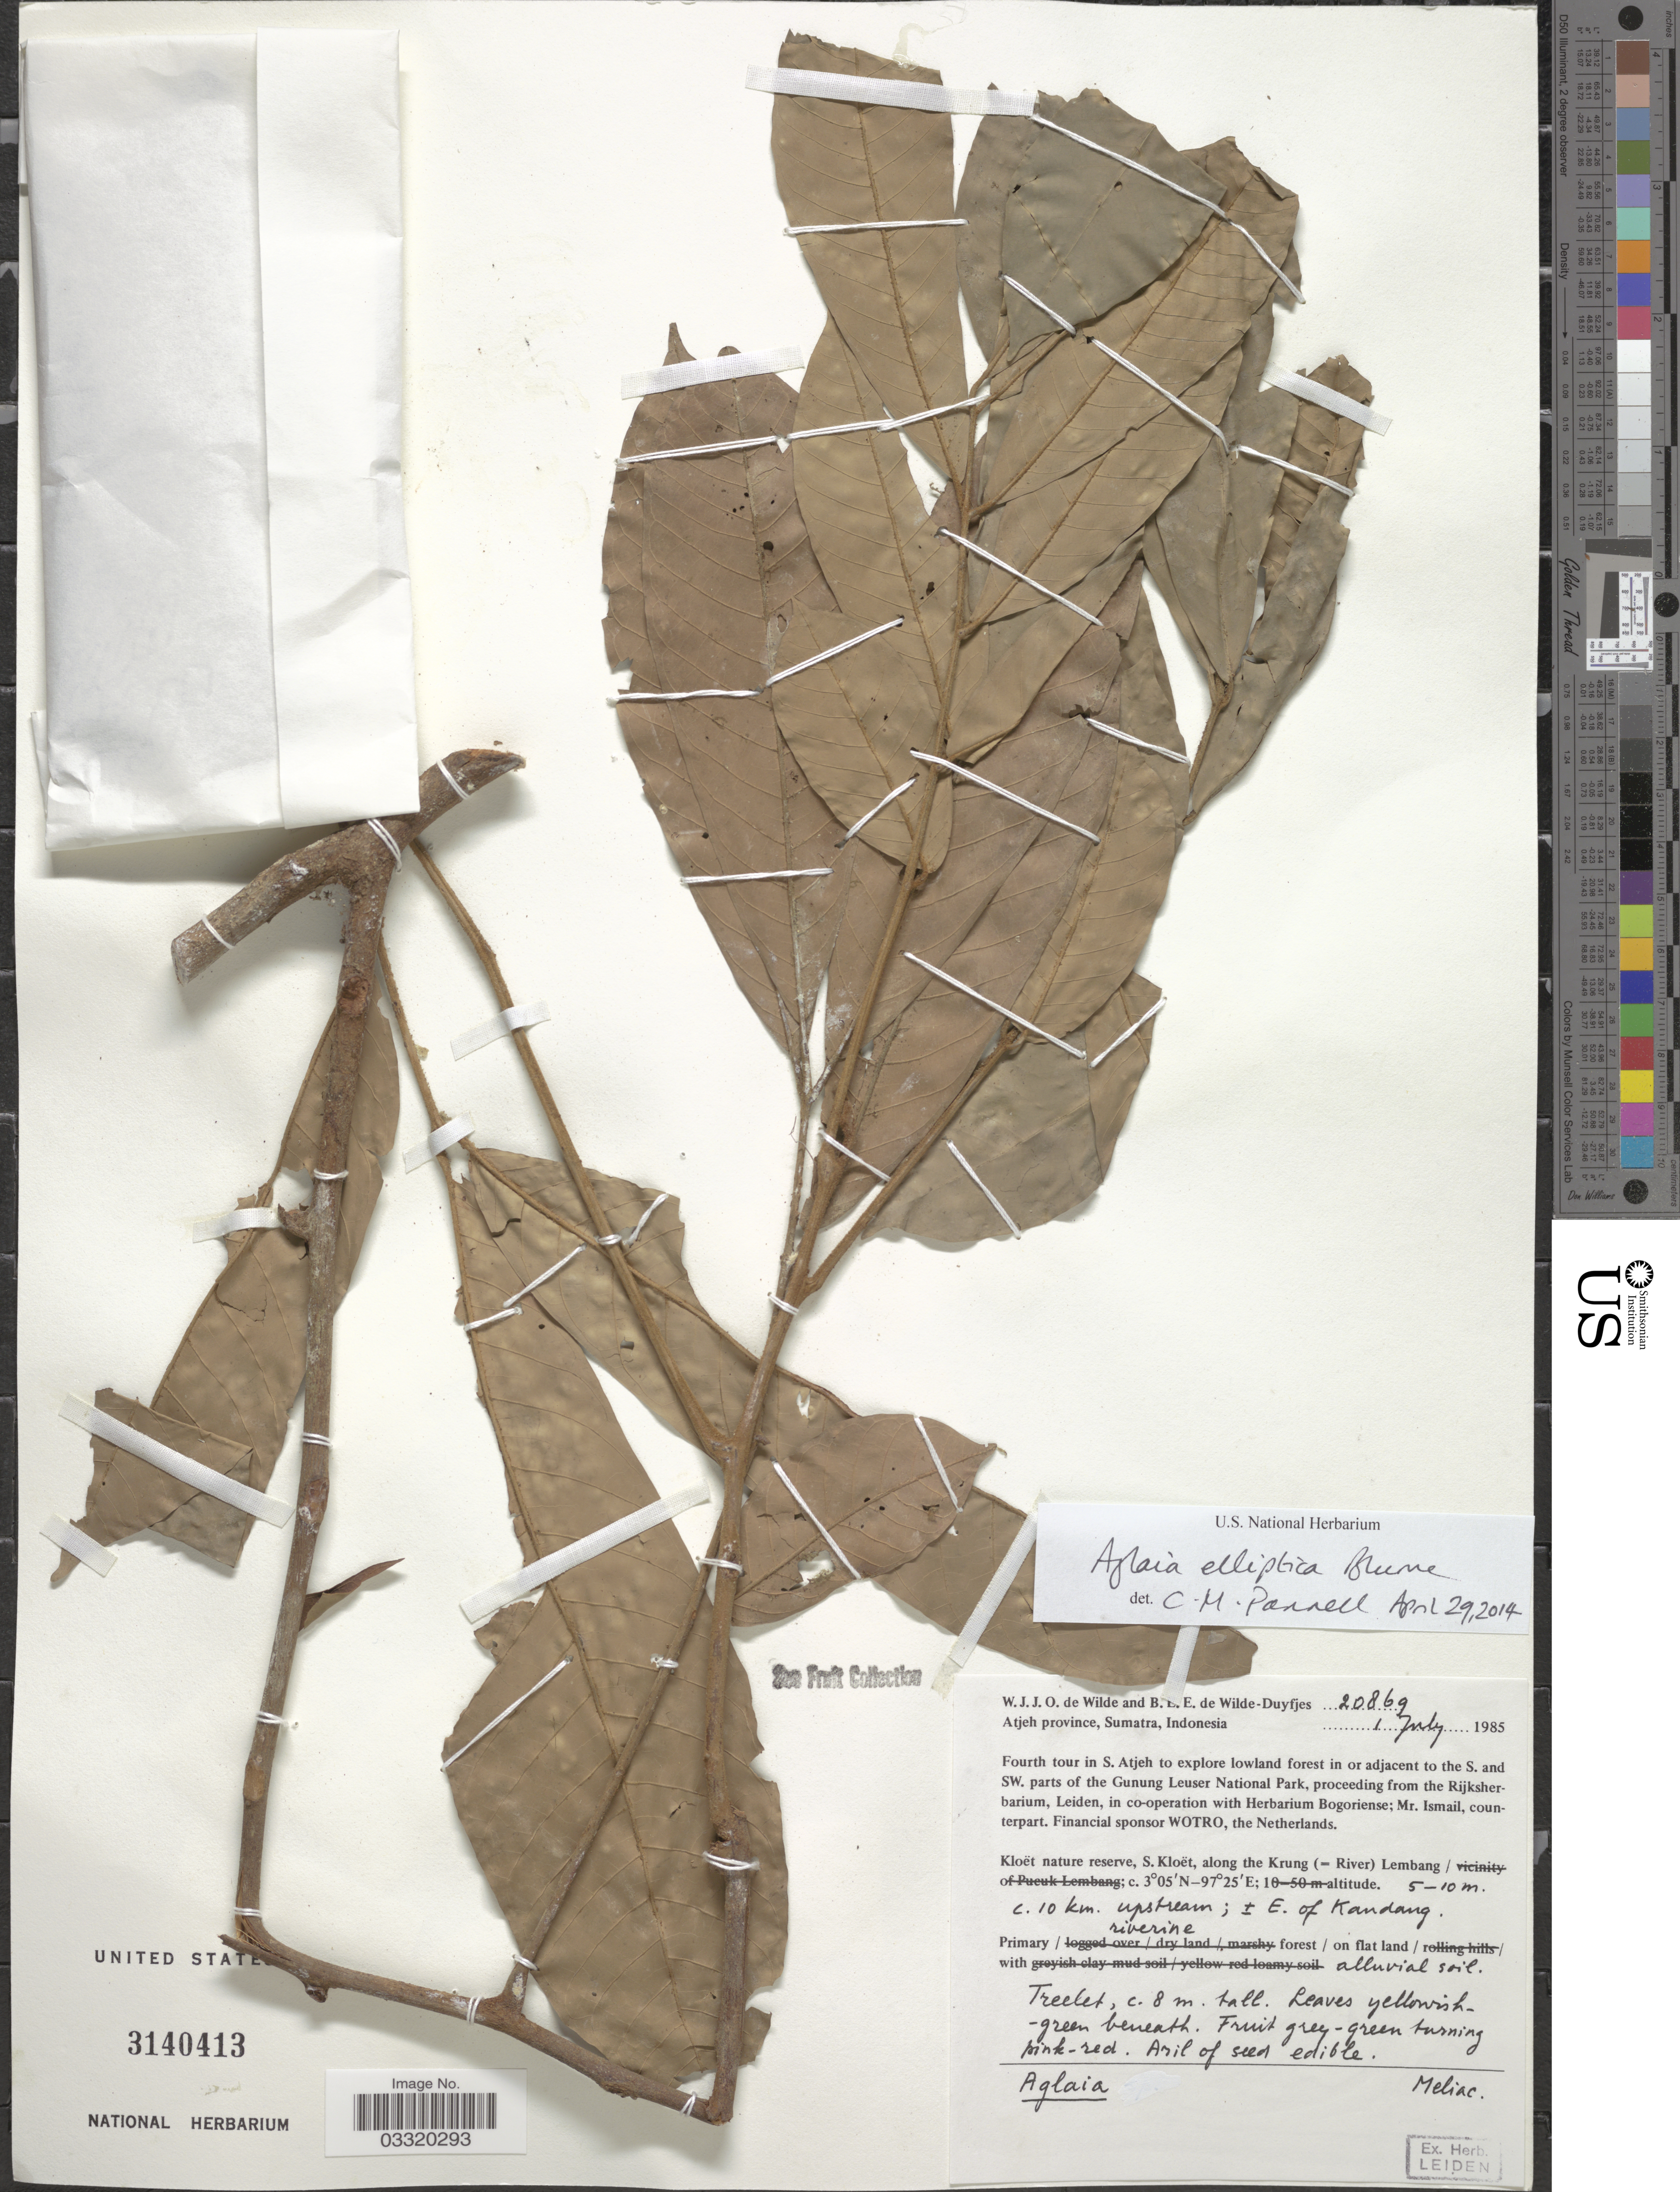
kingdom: Plantae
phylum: Tracheophyta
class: Magnoliopsida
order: Sapindales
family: Meliaceae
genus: Aglaia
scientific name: Aglaia elliptica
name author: Blume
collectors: W. J. de Wilde & B. E. de Wilde-Duyfjes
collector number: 20869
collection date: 1985-07-01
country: Indonesia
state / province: Sumatra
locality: Atjeh province. S. Atjeh. Kloët nature reserve, S. Kloët, along the Krung (=River) Lembang. C. 10 km. upstream; ± E. of Kandang riverine.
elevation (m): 5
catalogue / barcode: US 3140413